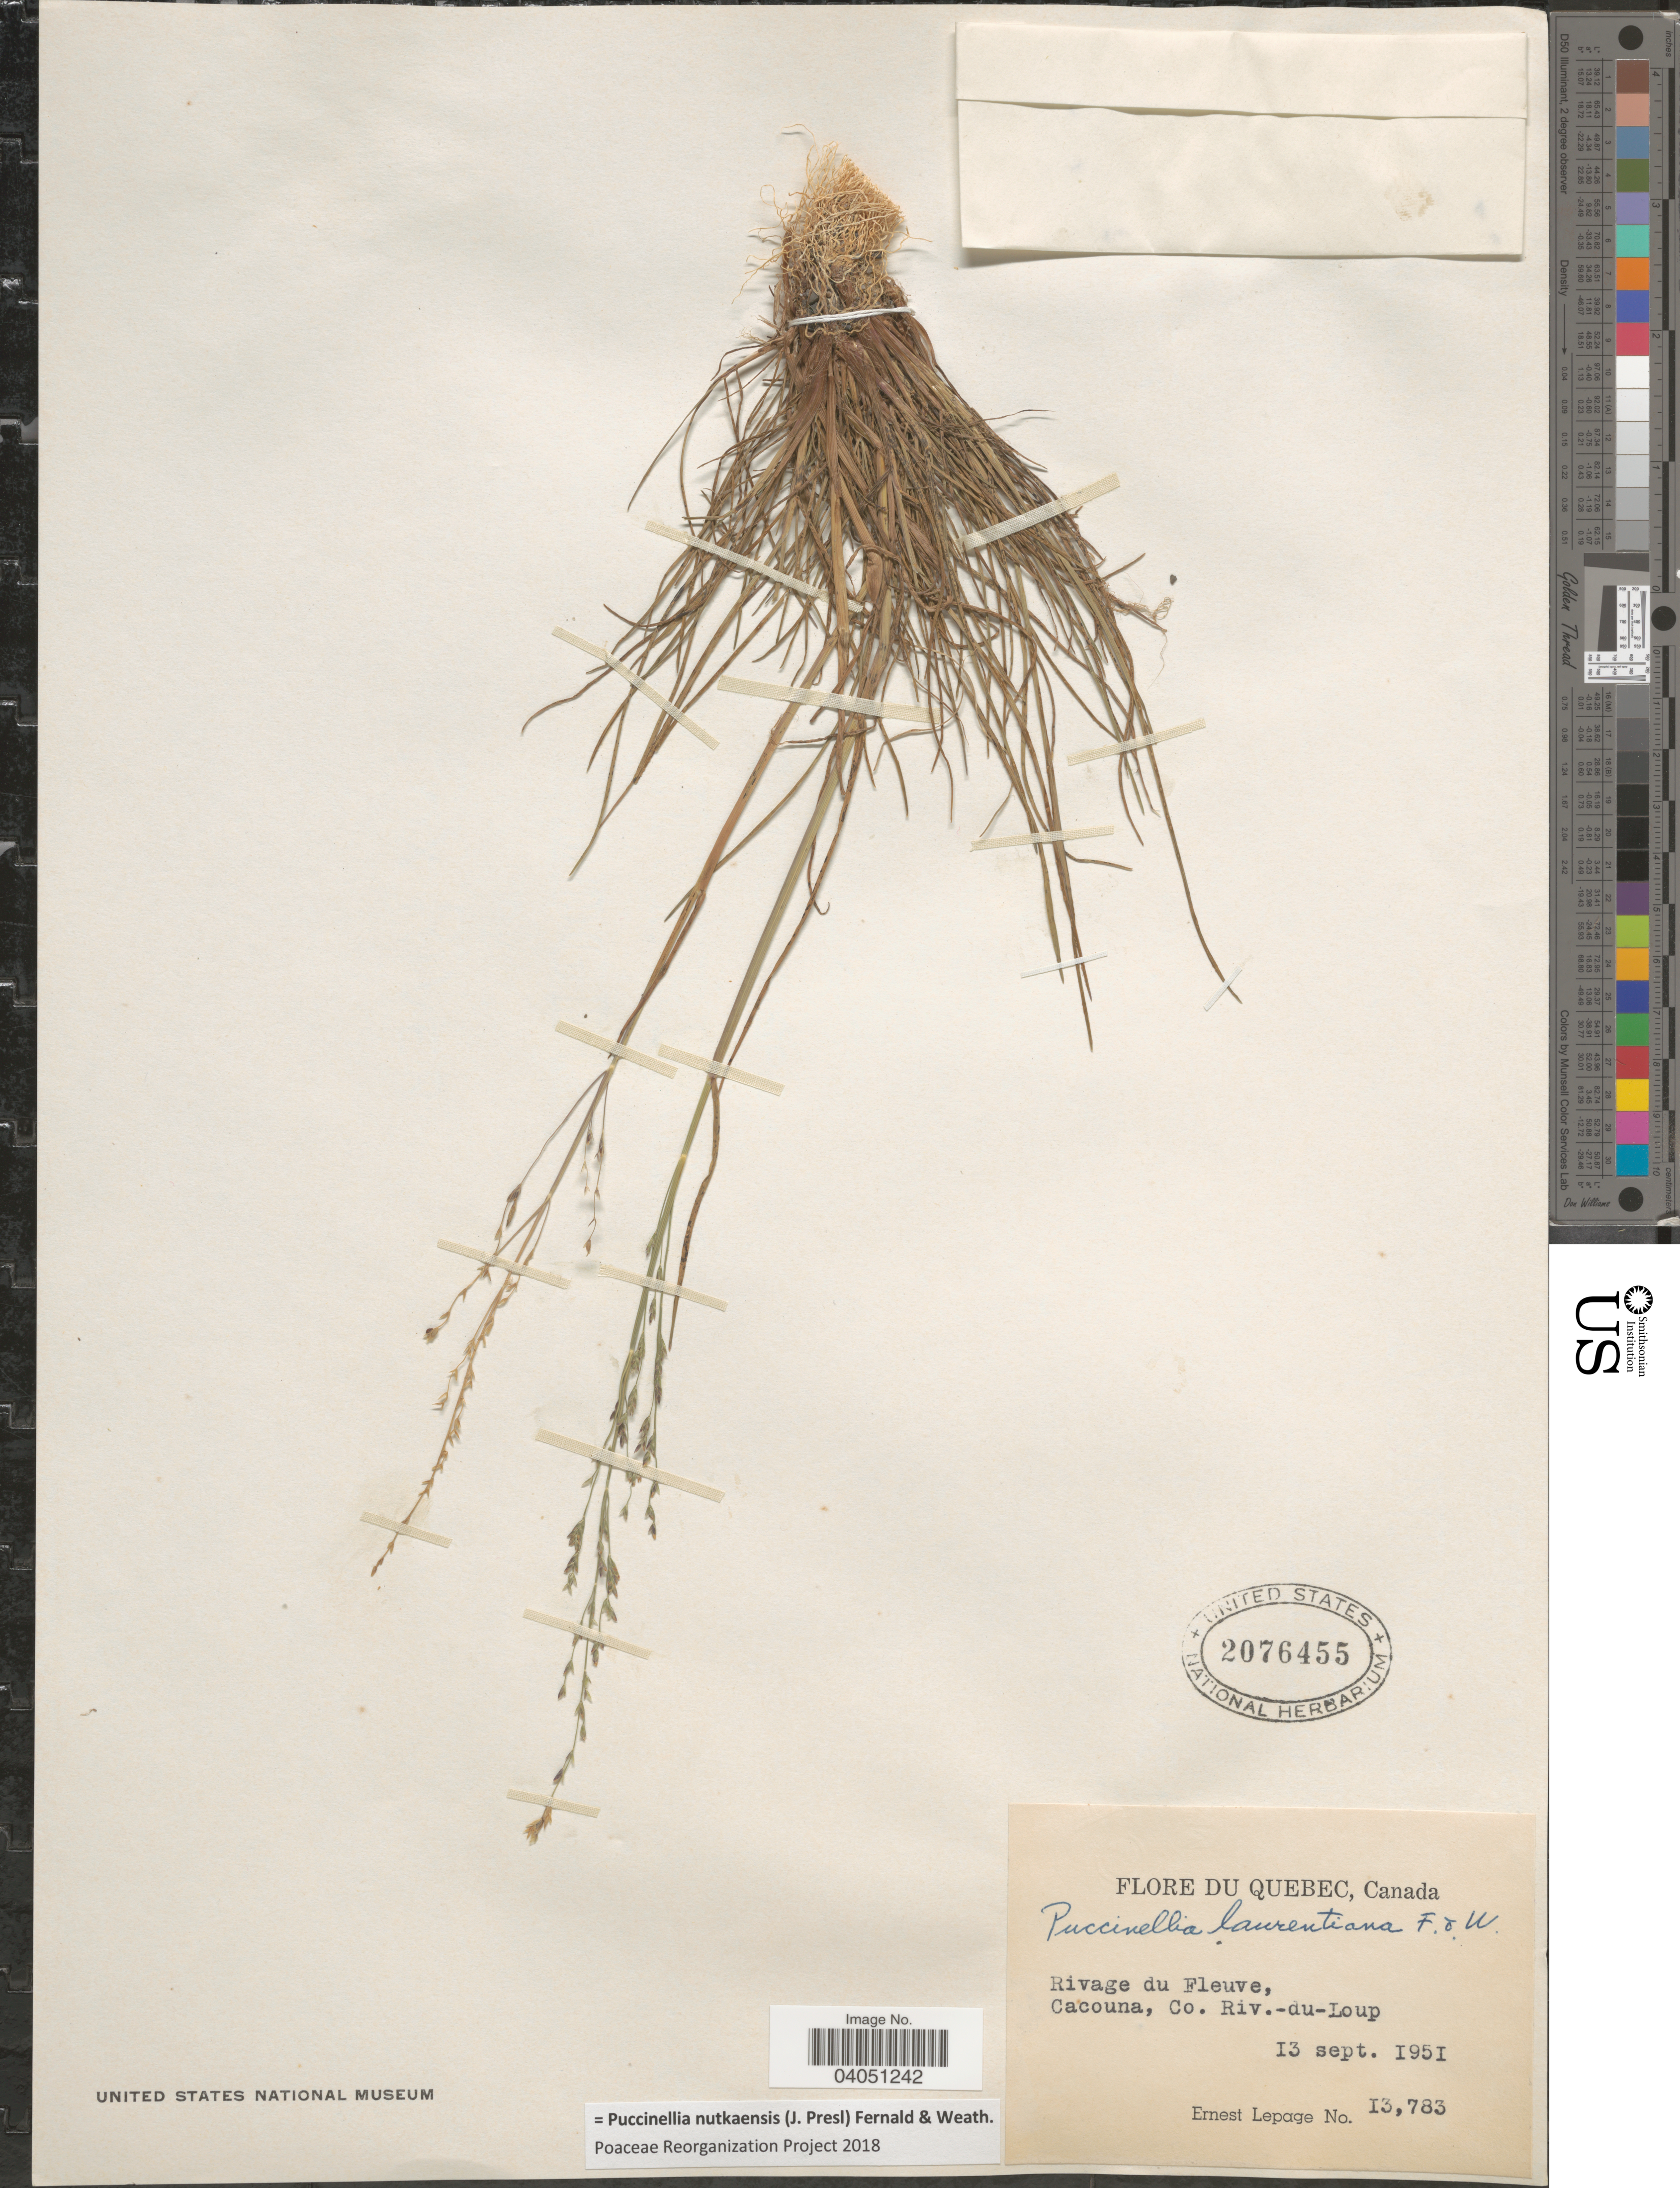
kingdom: Plantae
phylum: Tracheophyta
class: Liliopsida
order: Poales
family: Poaceae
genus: Puccinellia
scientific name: Puccinellia nutkaensis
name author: (J. Presl) Fernald & Weath.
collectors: E. Lepage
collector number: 13783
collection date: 1951-09-13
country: Canada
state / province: Quebec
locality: Rivage du Fleuve, Cacouna, Co. Riv.-du-Loup.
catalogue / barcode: US 2076455